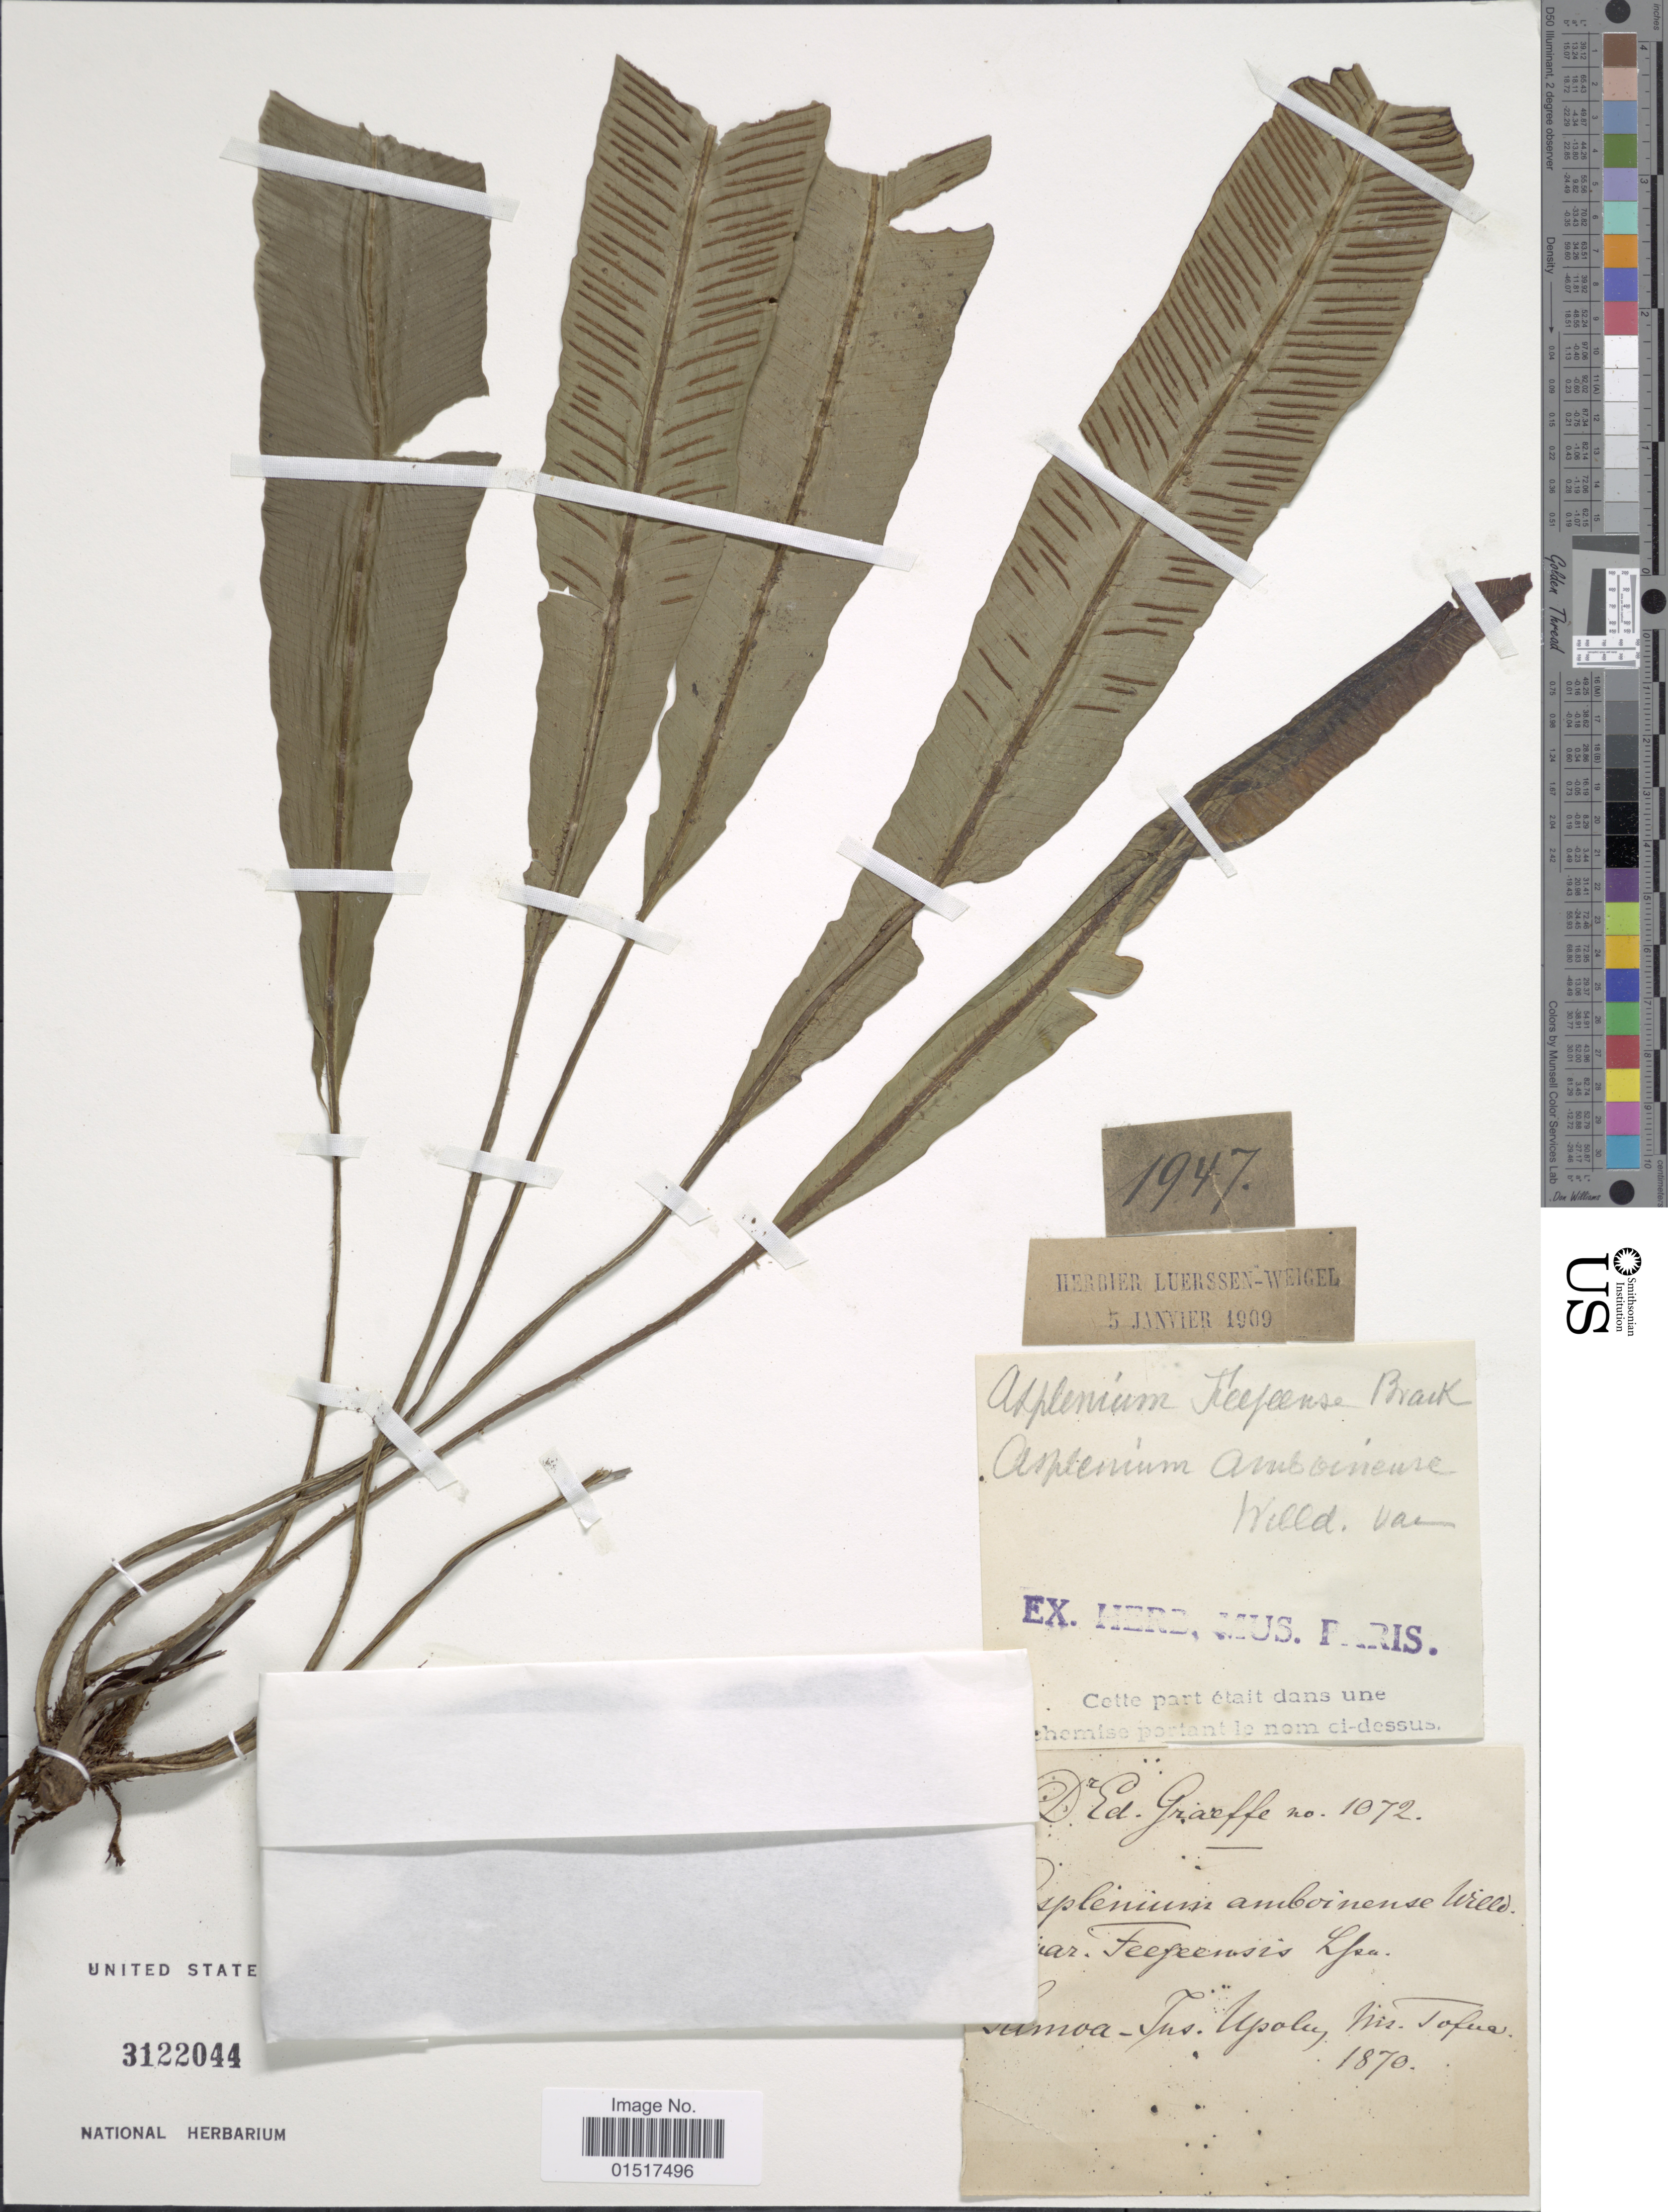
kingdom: Plantae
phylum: Tracheophyta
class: Polypodiopsida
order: Polypodiales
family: Aspleniaceae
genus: Asplenium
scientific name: Asplenium amboinense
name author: Willd.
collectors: E. Graeffe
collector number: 1072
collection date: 1870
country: Samoa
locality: Samoa-Ins. Upsolu Mt. Tofua.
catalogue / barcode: US 3122044